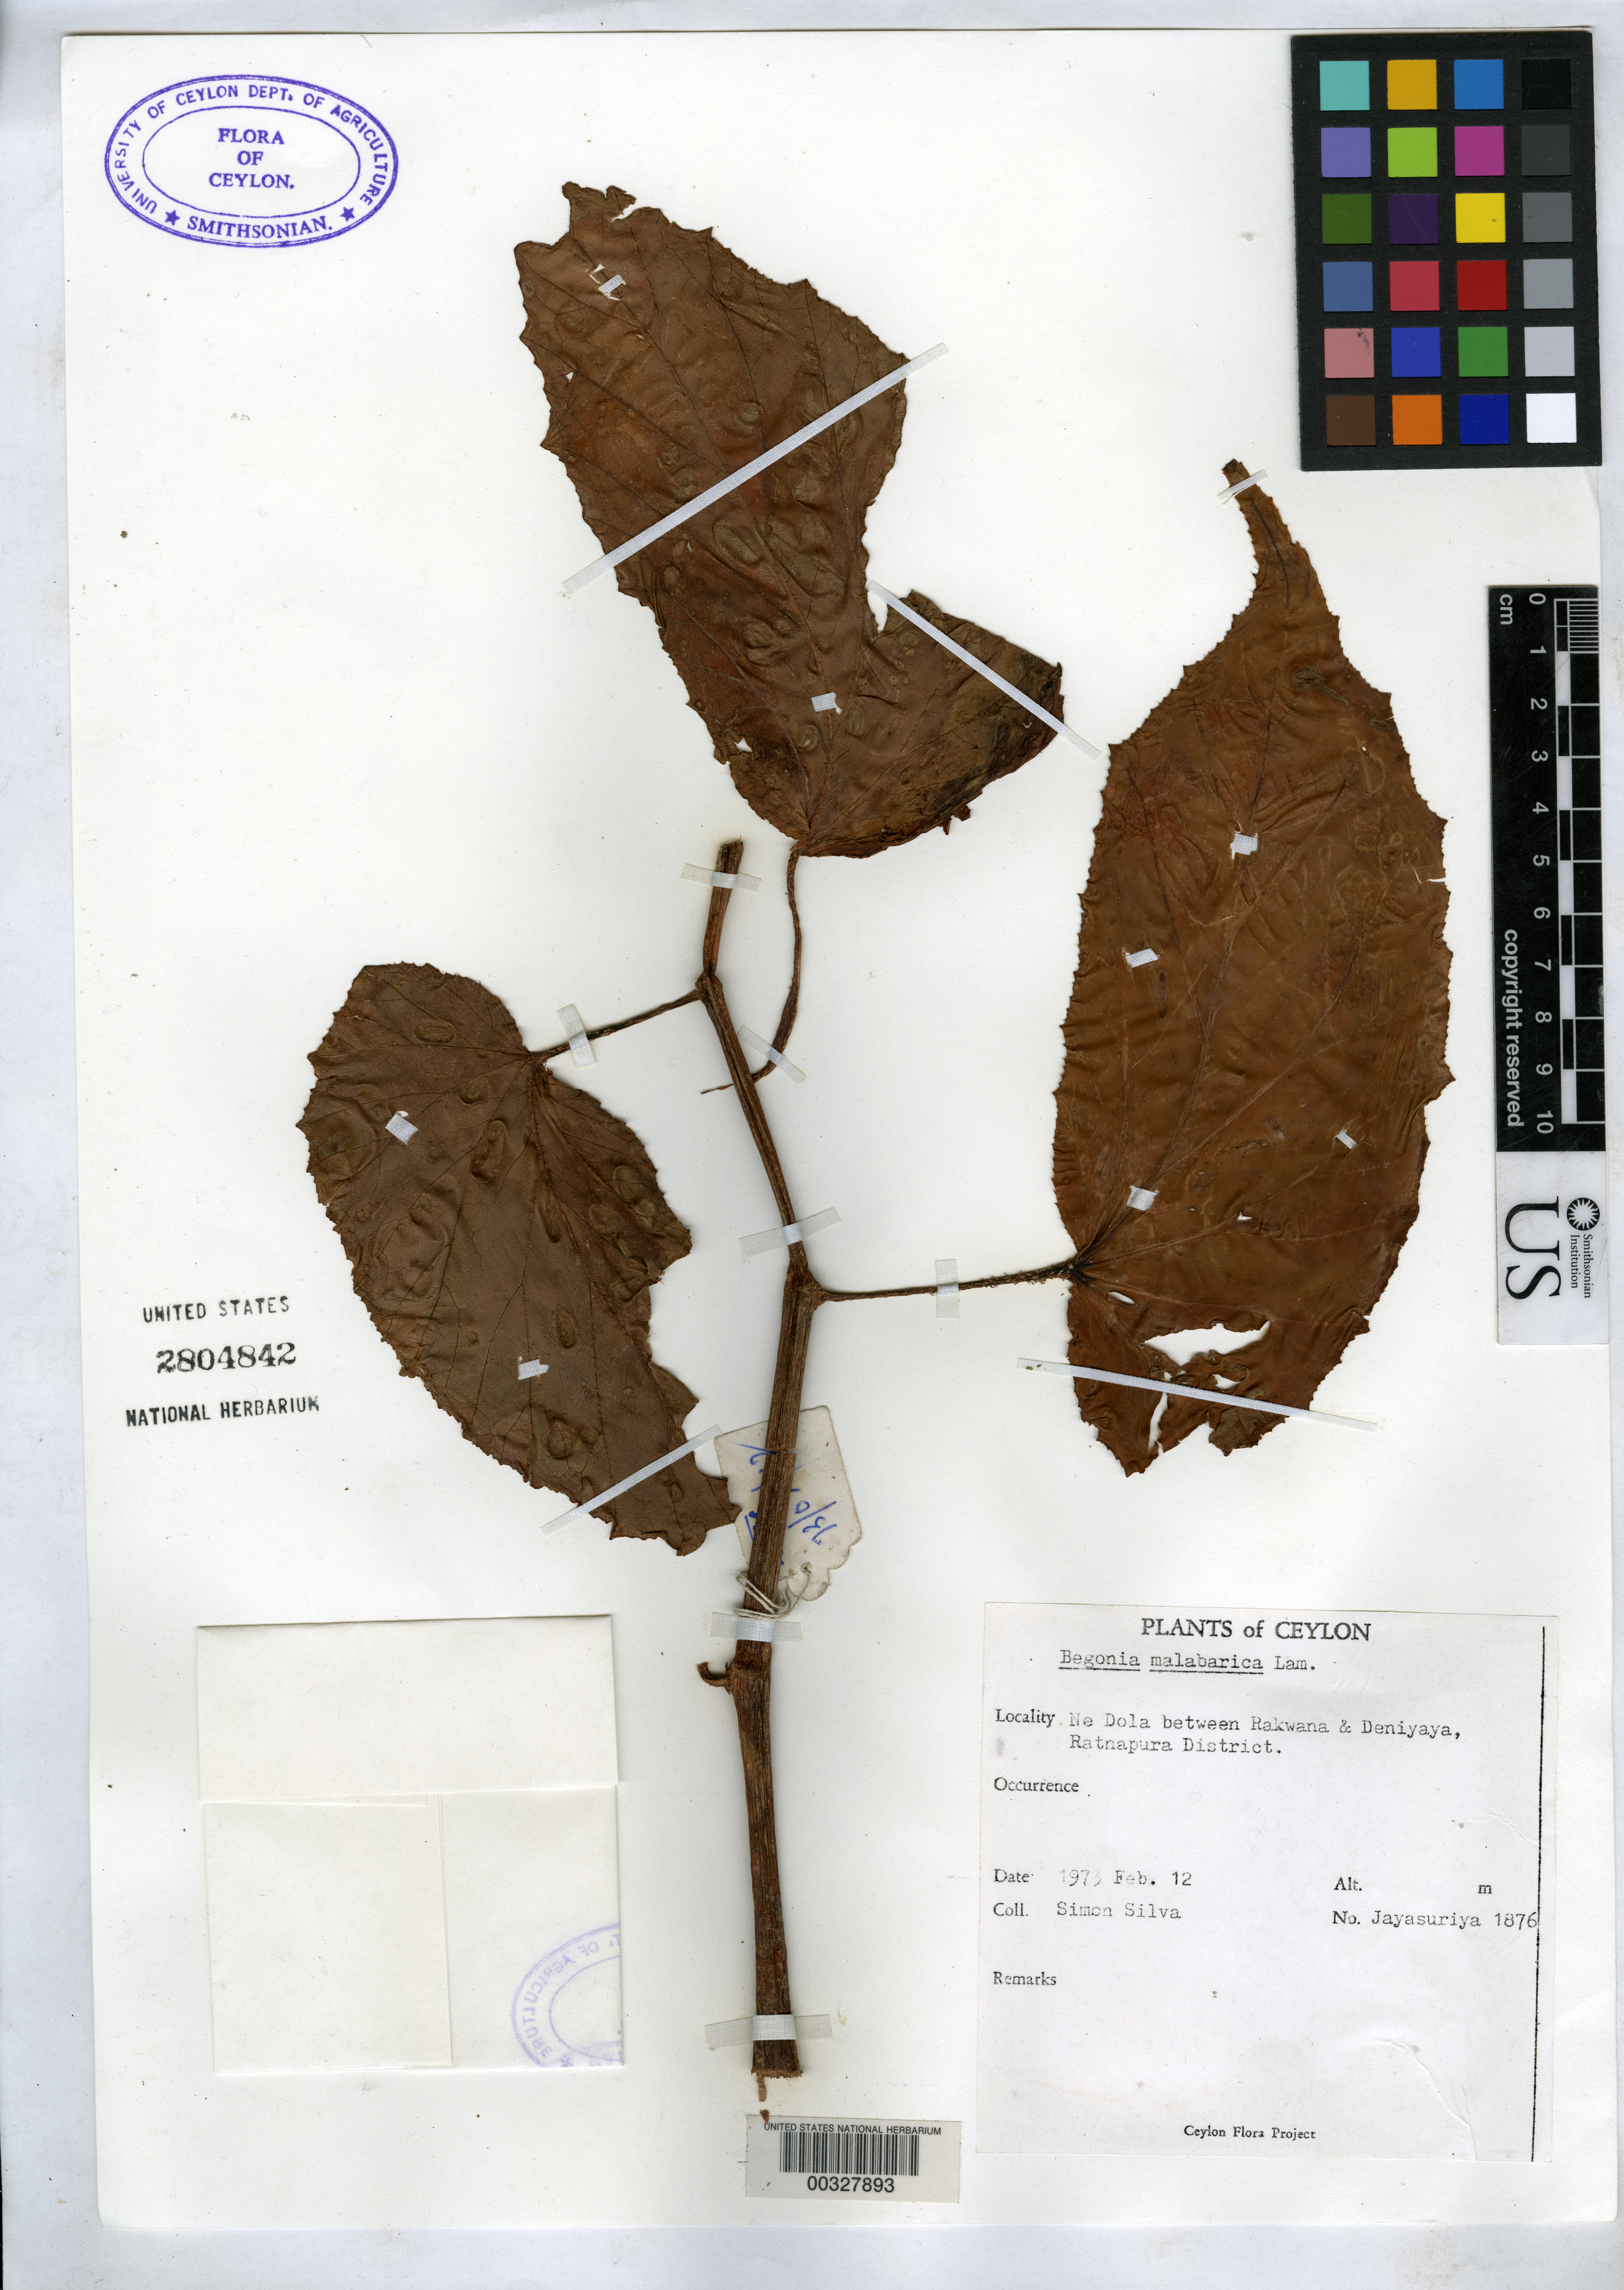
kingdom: Plantae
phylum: Tracheophyta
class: Magnoliopsida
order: Cucurbitales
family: Begoniaceae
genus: Begonia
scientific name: Begonia malabarica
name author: Lam.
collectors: A. H. Jayasuriya & S. Silva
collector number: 1876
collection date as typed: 12 Feb 1973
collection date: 1973-02-12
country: Sri Lanka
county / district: Ratnapura Dist.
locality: Ne dola between rakwana & deniyaya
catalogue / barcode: US 2804842